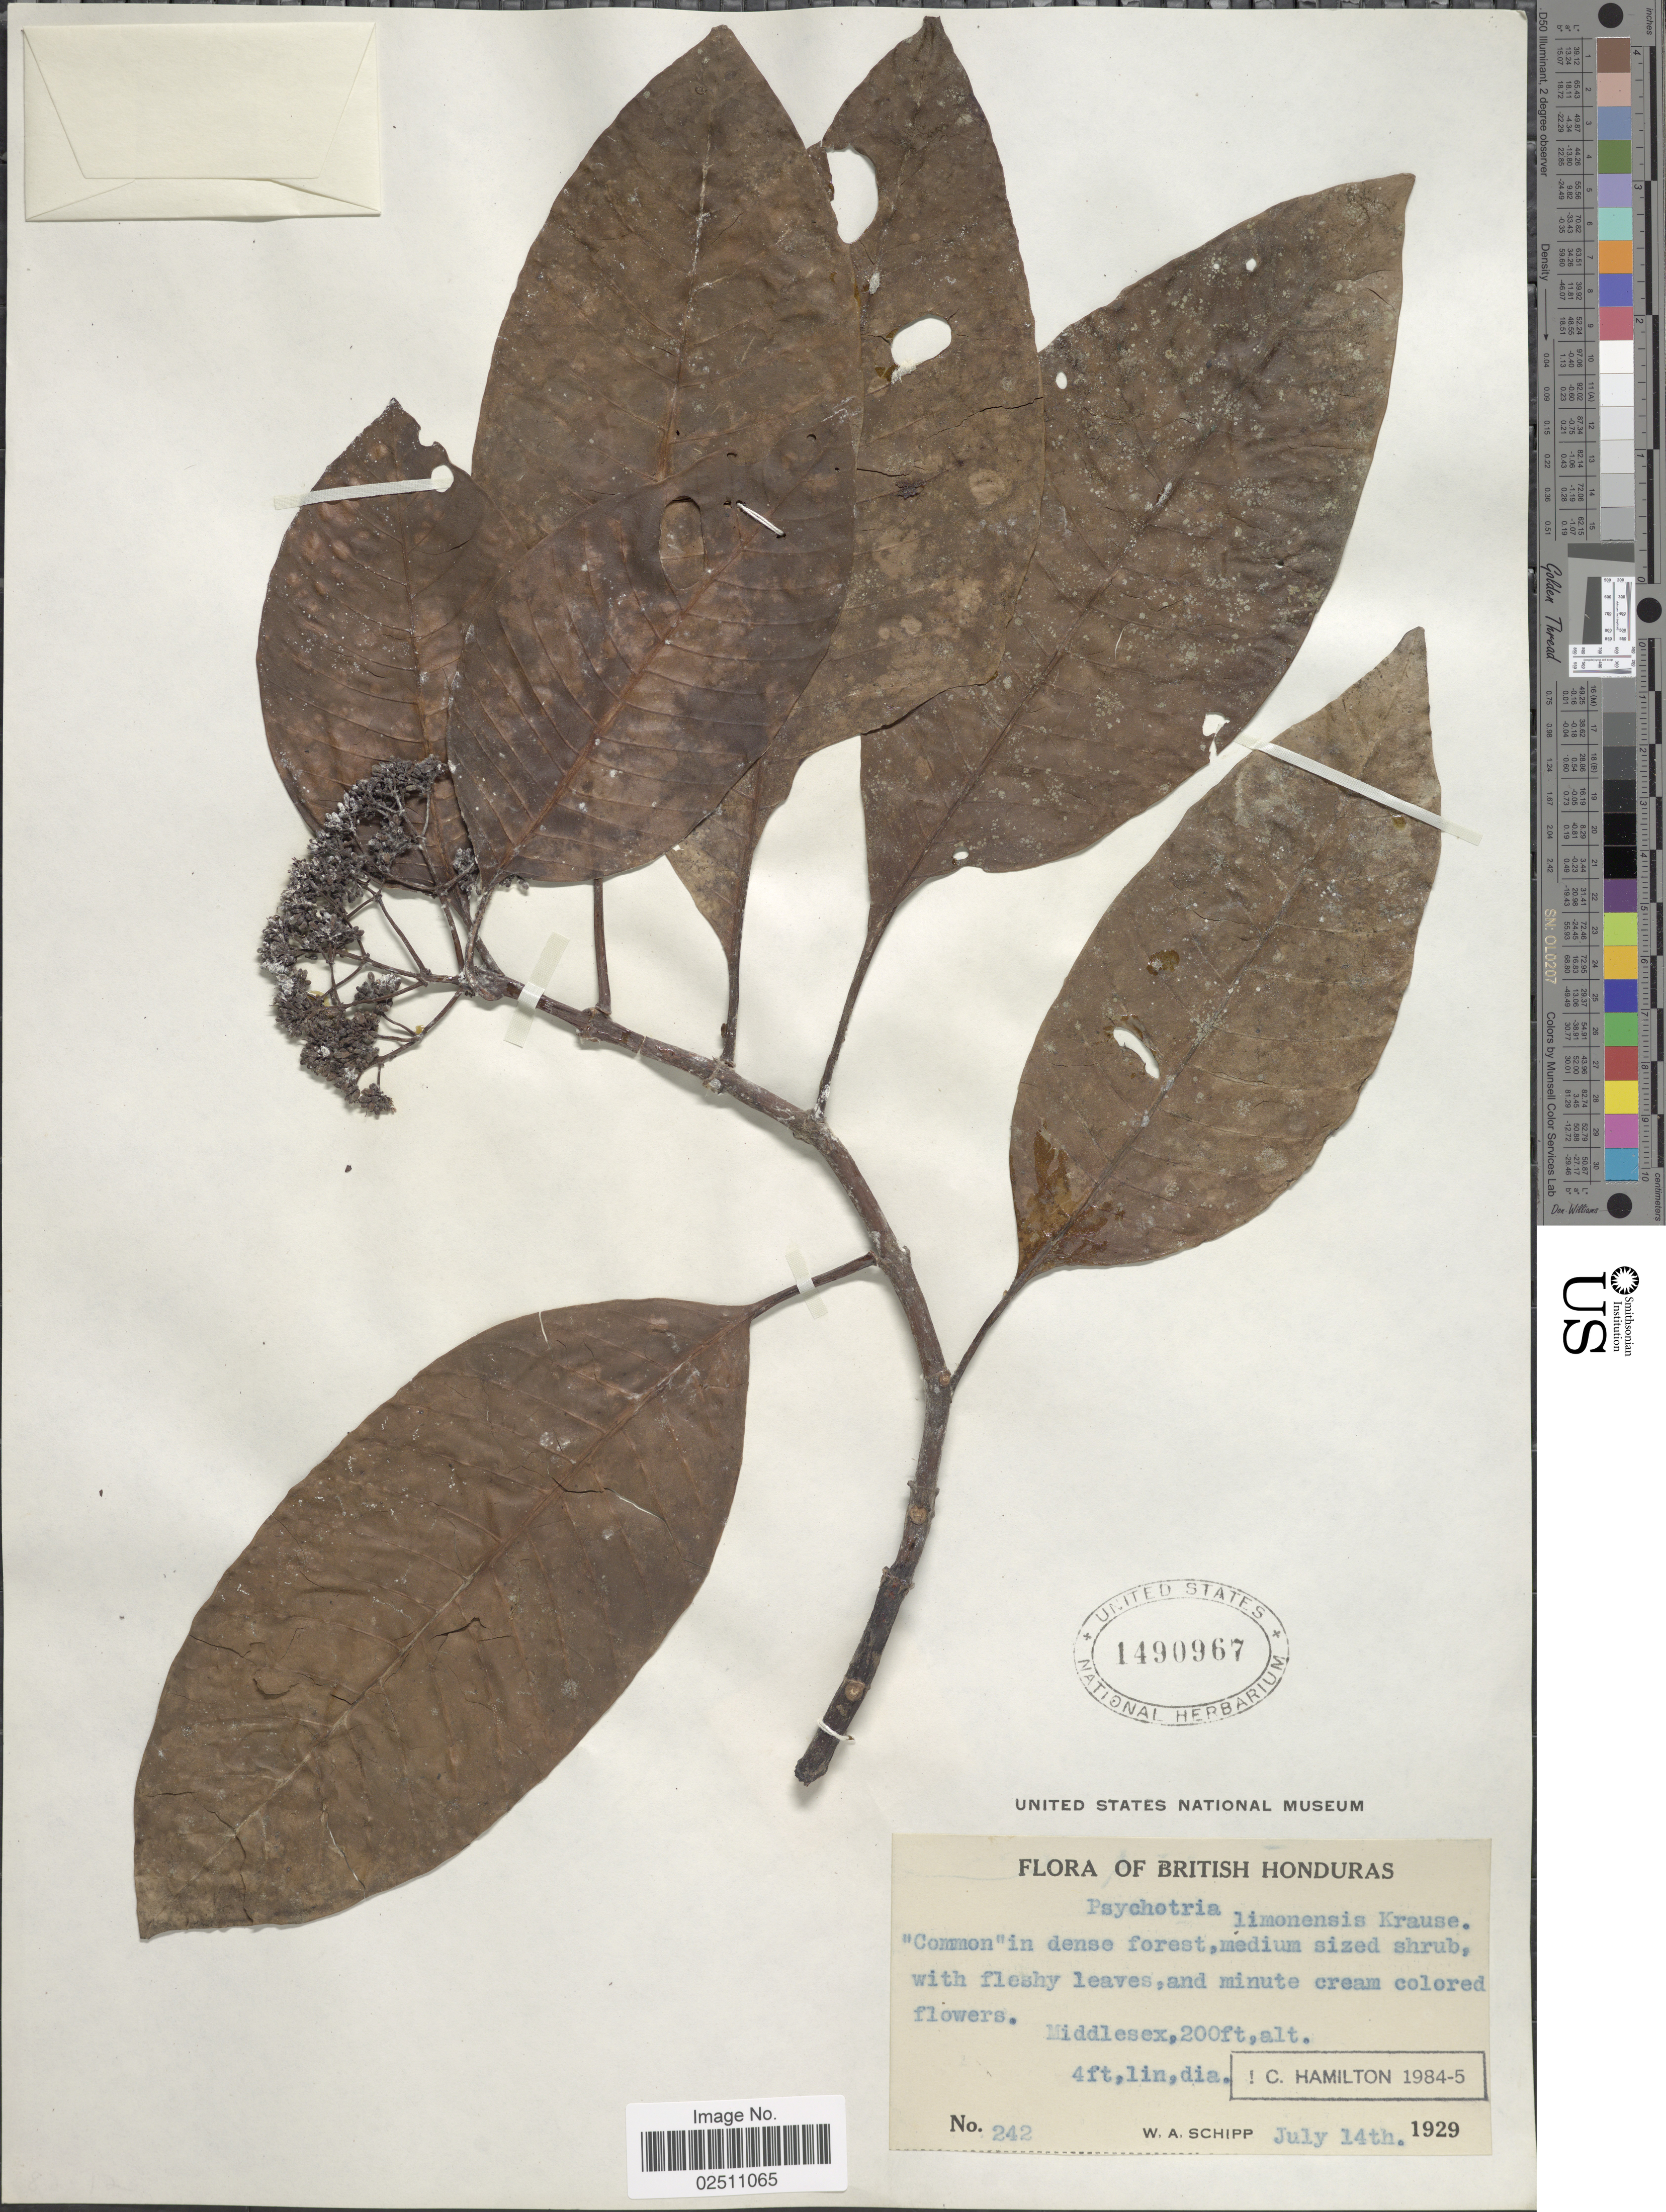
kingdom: Plantae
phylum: Tracheophyta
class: Magnoliopsida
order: Gentianales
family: Rubiaceae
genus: Psychotria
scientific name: Psychotria limonensis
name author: K. Krause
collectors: W. Schipp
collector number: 242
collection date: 1929-07-14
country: Belize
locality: British Honduras, Middlesex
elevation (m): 61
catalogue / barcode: US 1490967